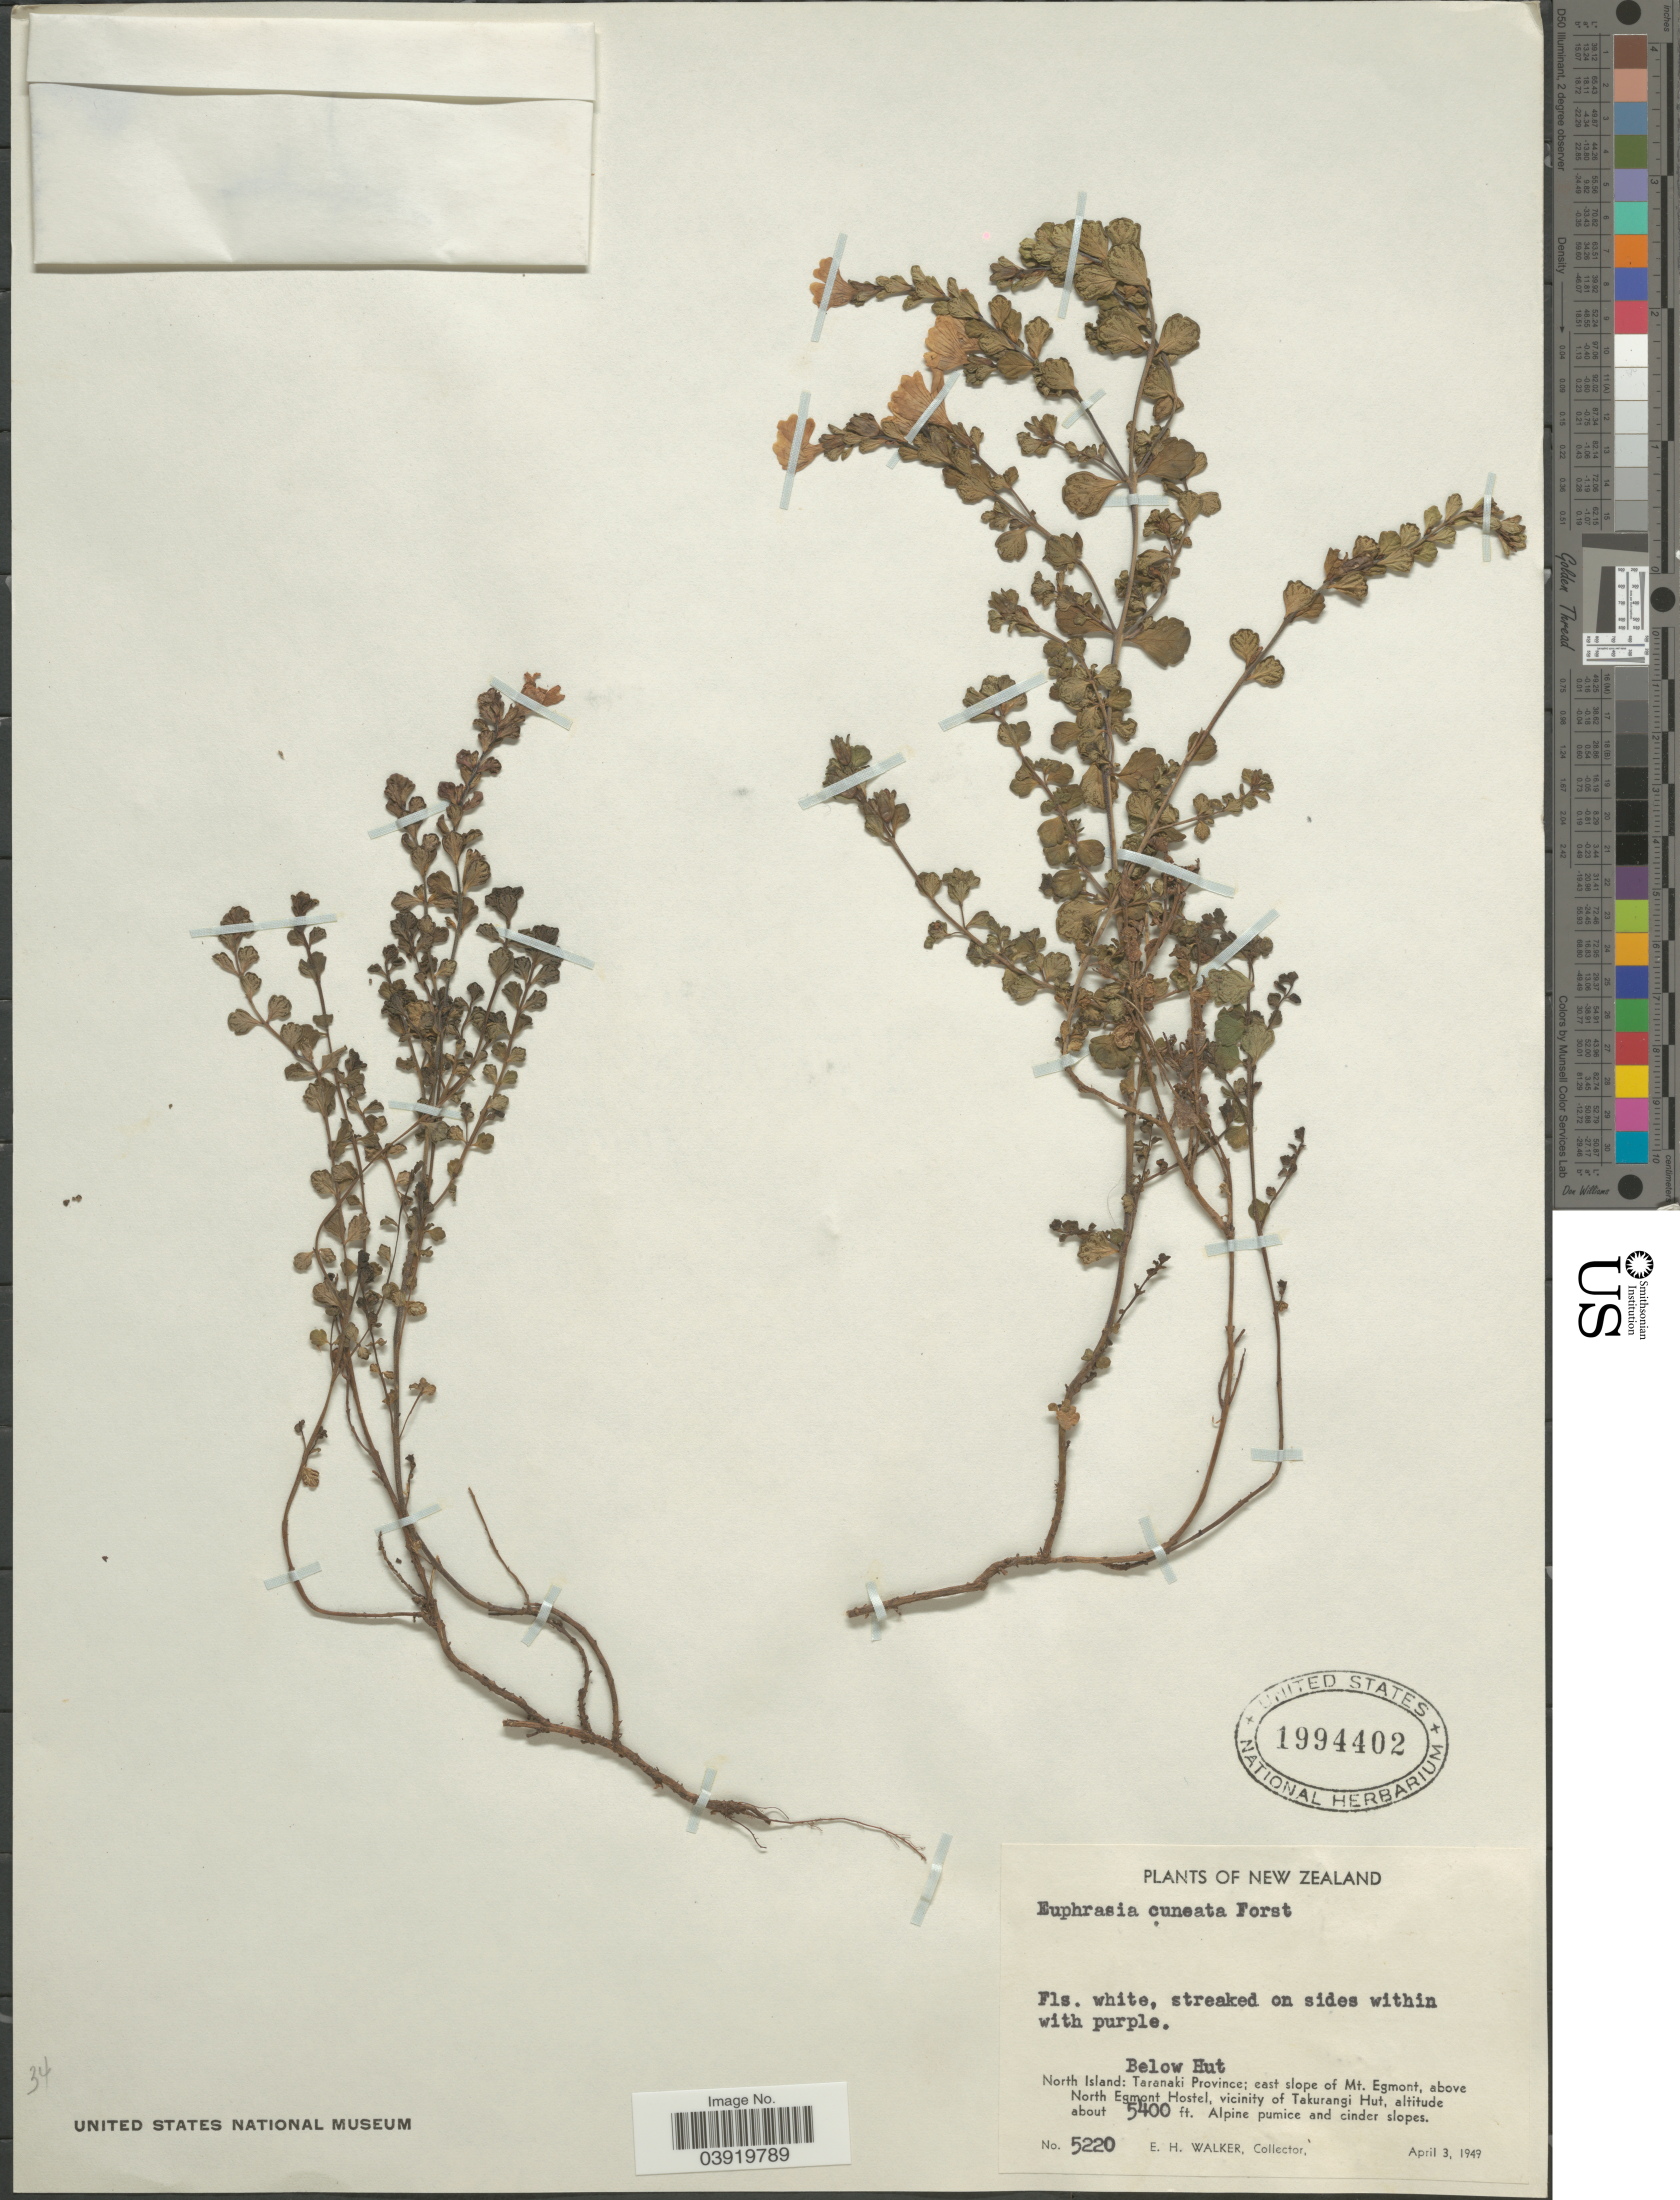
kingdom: Plantae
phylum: Tracheophyta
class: Magnoliopsida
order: Lamiales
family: Orobanchaceae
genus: Euphrasia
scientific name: Euphrasia cuneata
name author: G. Forst.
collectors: E. H. Walker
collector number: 5220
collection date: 1949-04-03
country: New Zealand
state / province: Taranaki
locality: Below Hut. North Island; east slope of Mt. Egmont, above North Egmont Hostel, vicinity of Takurangi Hut.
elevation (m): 1646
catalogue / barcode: US 1994402